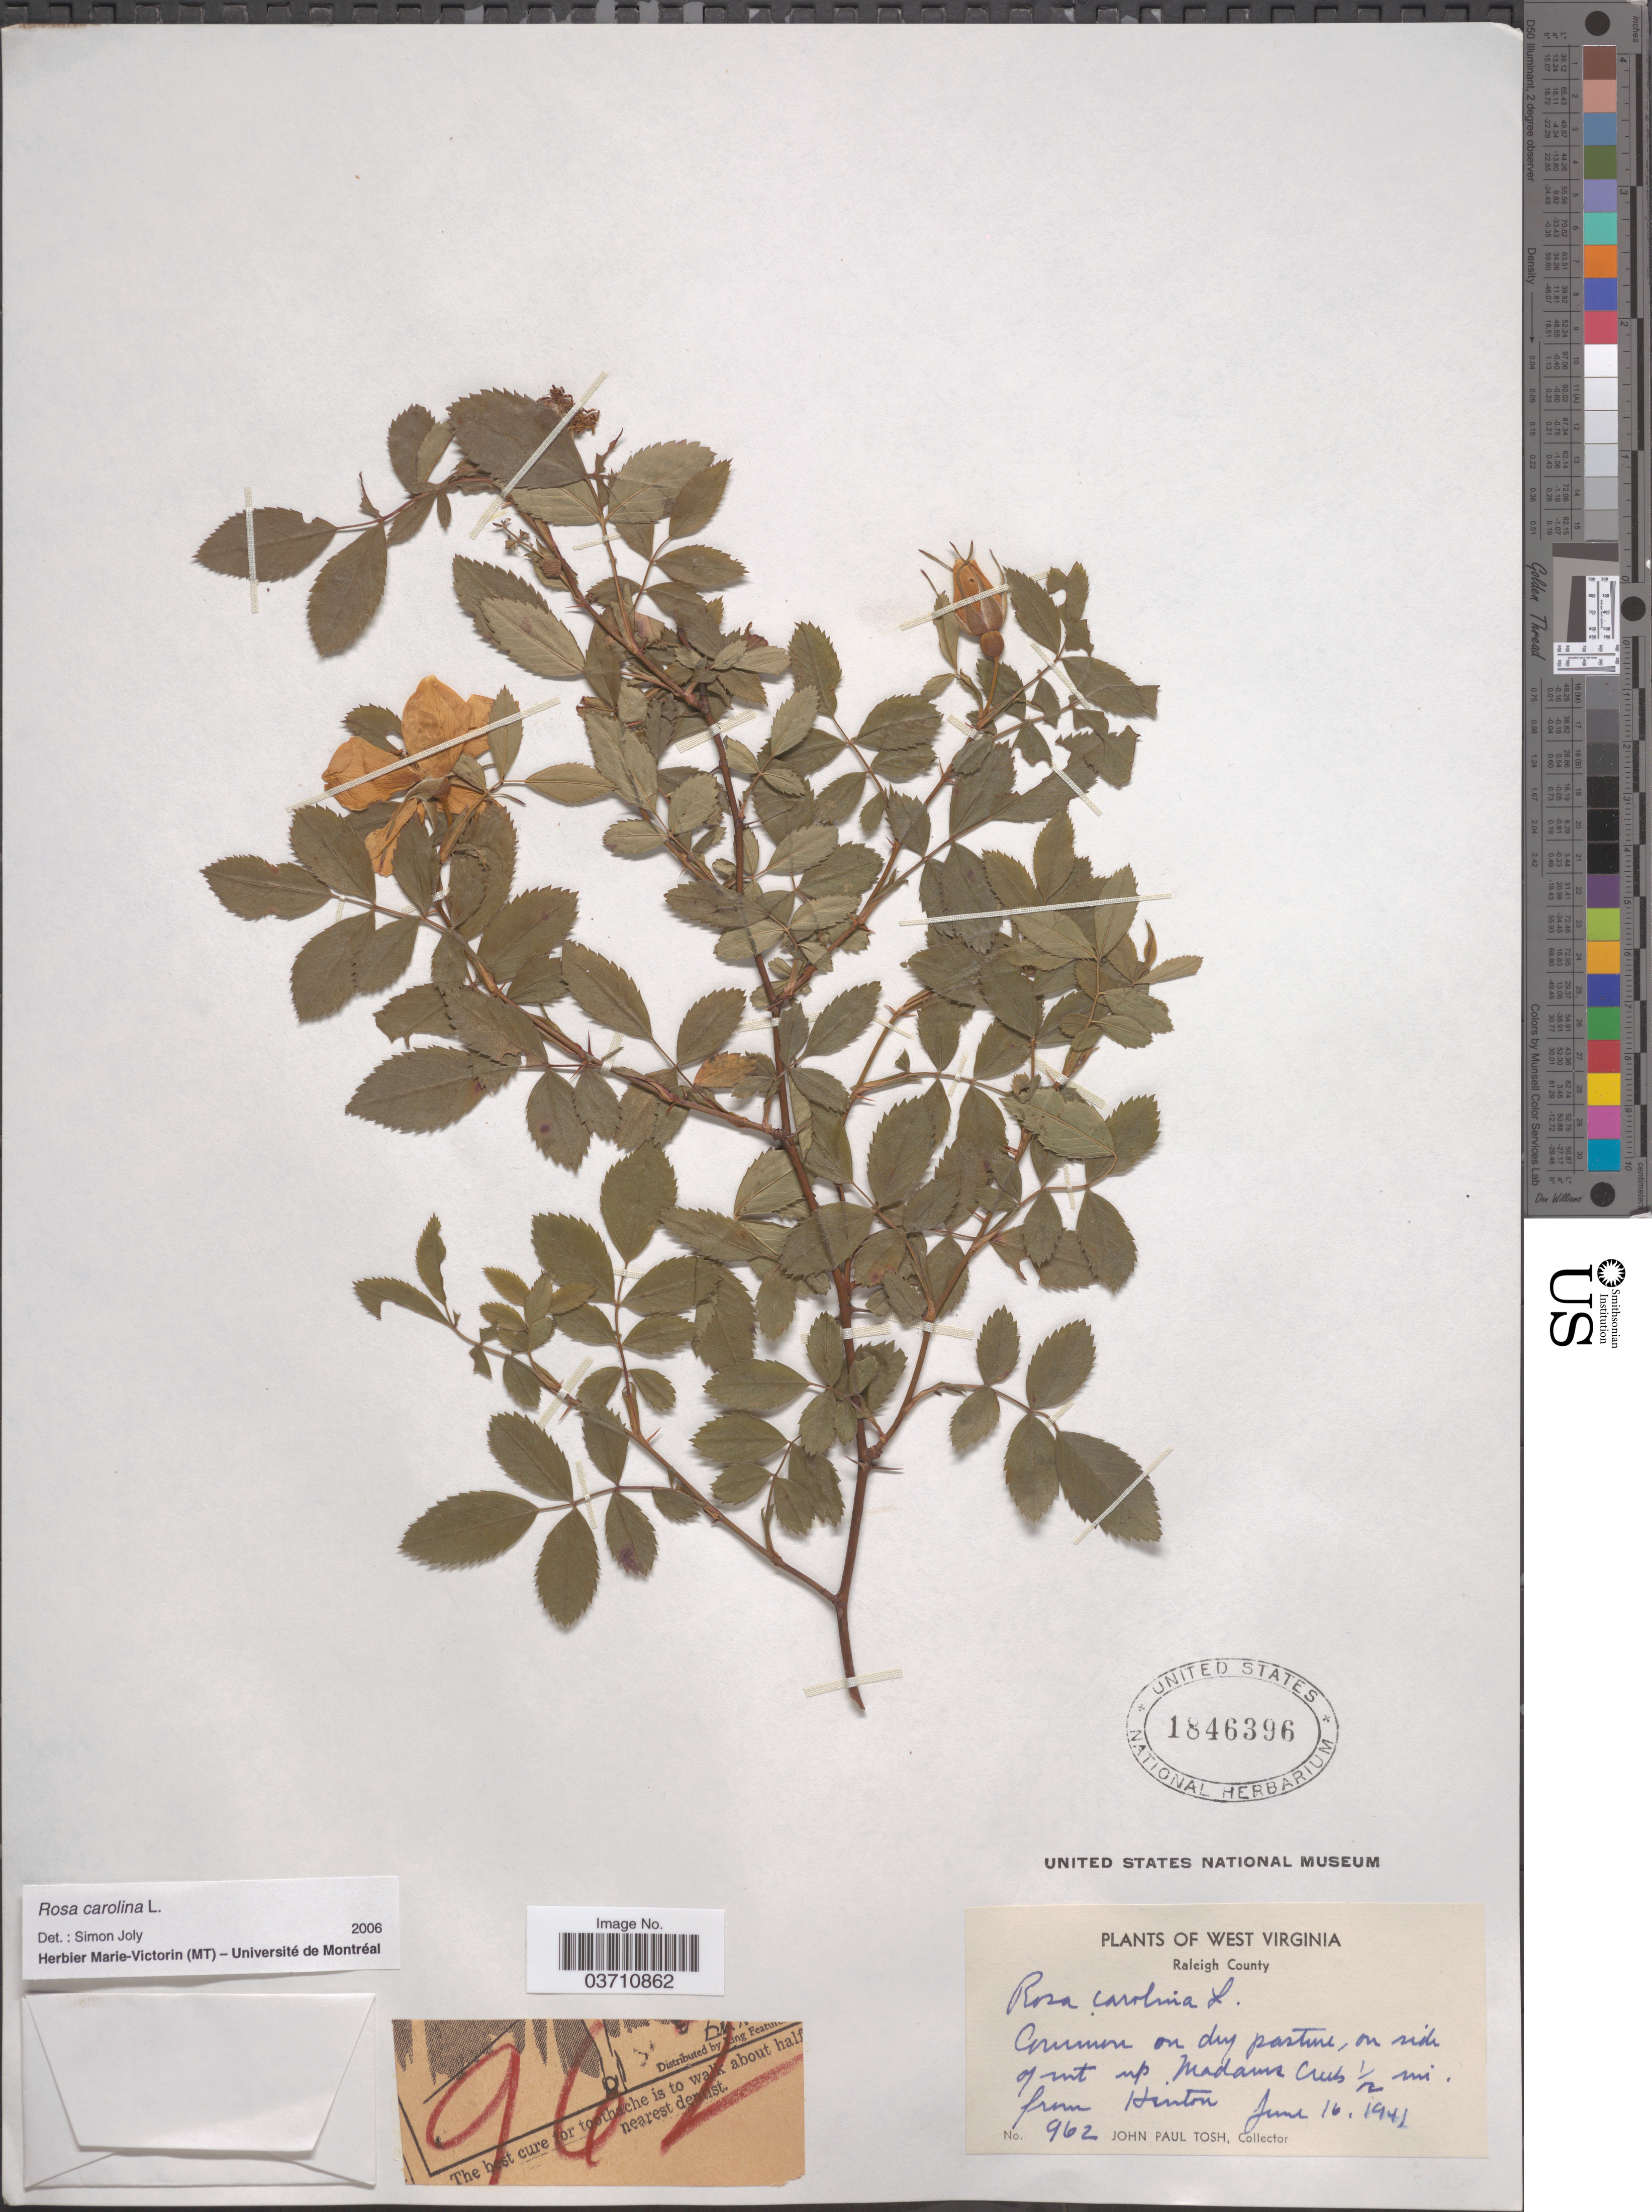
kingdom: Plantae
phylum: Tracheophyta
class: Magnoliopsida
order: Rosales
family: Rosaceae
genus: Rosa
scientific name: Rosa carolina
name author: L.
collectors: J. Tosh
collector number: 962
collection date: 1941-06-16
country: United States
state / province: West Virginia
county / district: Raleigh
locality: Raleigh County. On side of mt up Madams Creek ½ mi. from Hinton.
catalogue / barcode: US 1846396